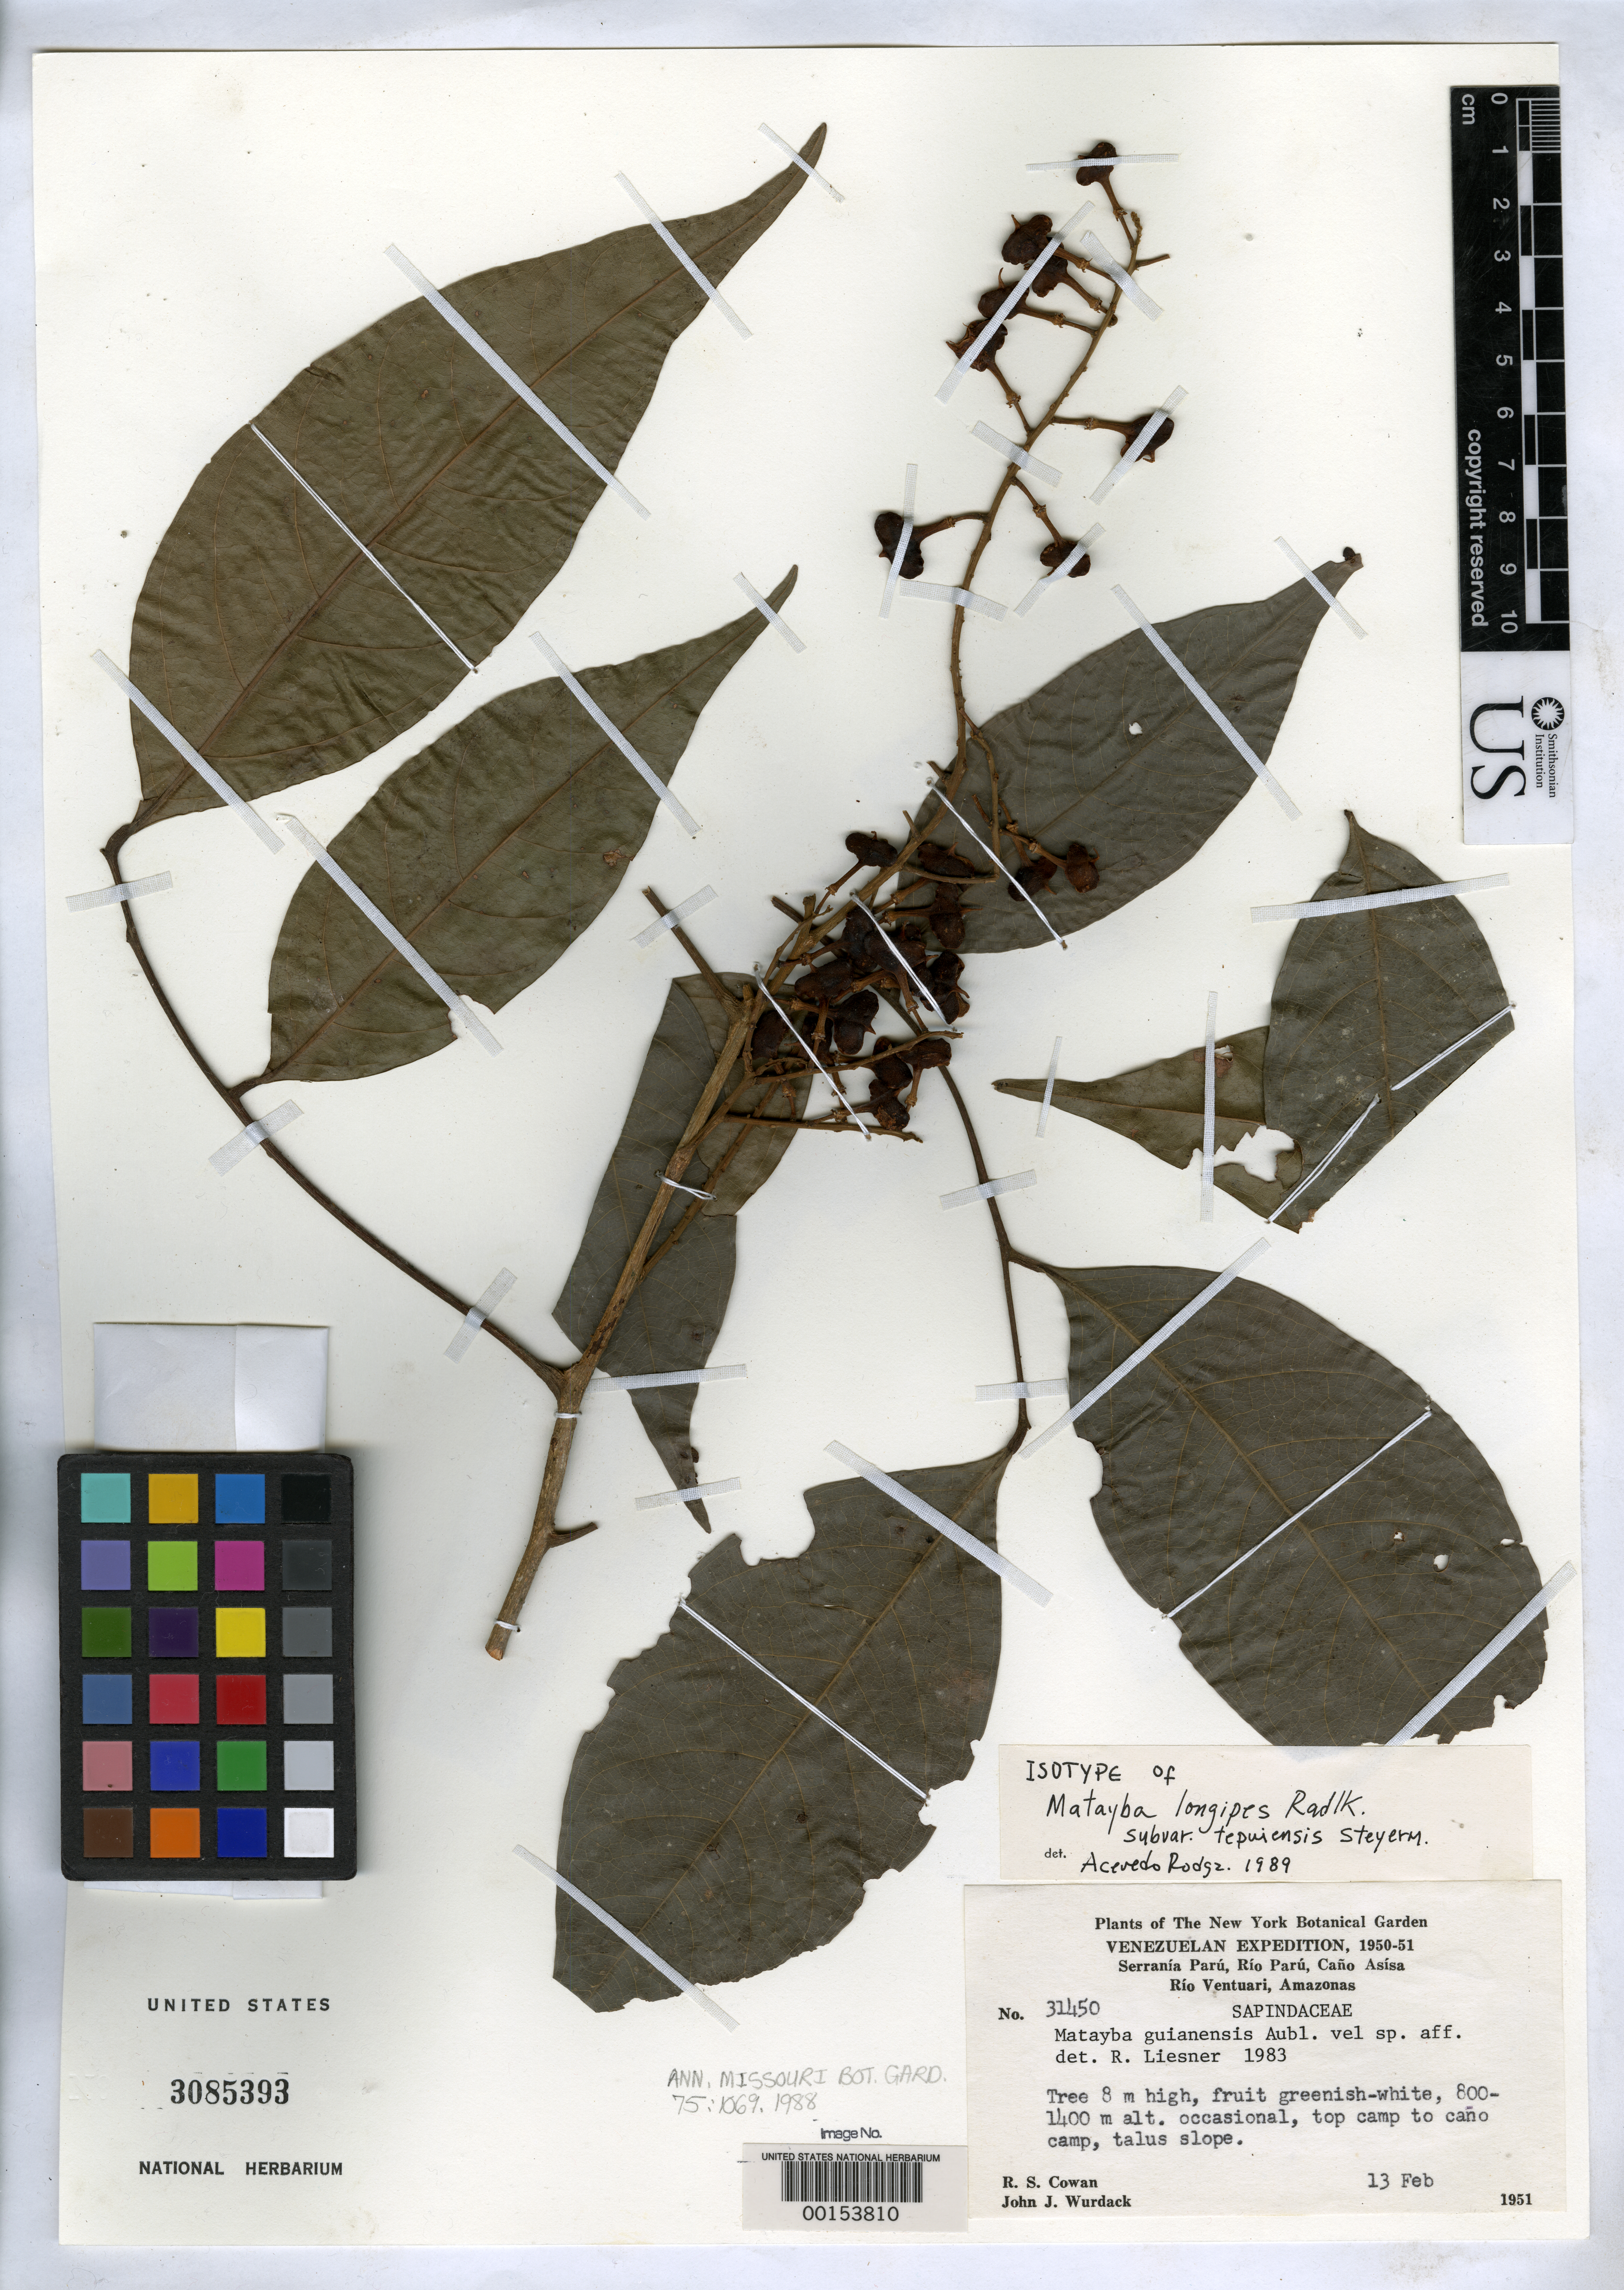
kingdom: Plantae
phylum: Tracheophyta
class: Magnoliopsida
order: Sapindales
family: Sapindaceae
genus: Matayba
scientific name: Matayba longipes subsp. tepuiensis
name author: Steyerm.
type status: Isotype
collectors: R. S. Cowan & J. J. Wurdack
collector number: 31450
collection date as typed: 13 Feb 1951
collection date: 1951-02-13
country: Venezuela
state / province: Amazonas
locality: Serrania Paru, Rio Paru, Cano Asisa, Rio Ventuari, top camp to Cano camp.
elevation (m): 800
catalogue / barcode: US 3085393